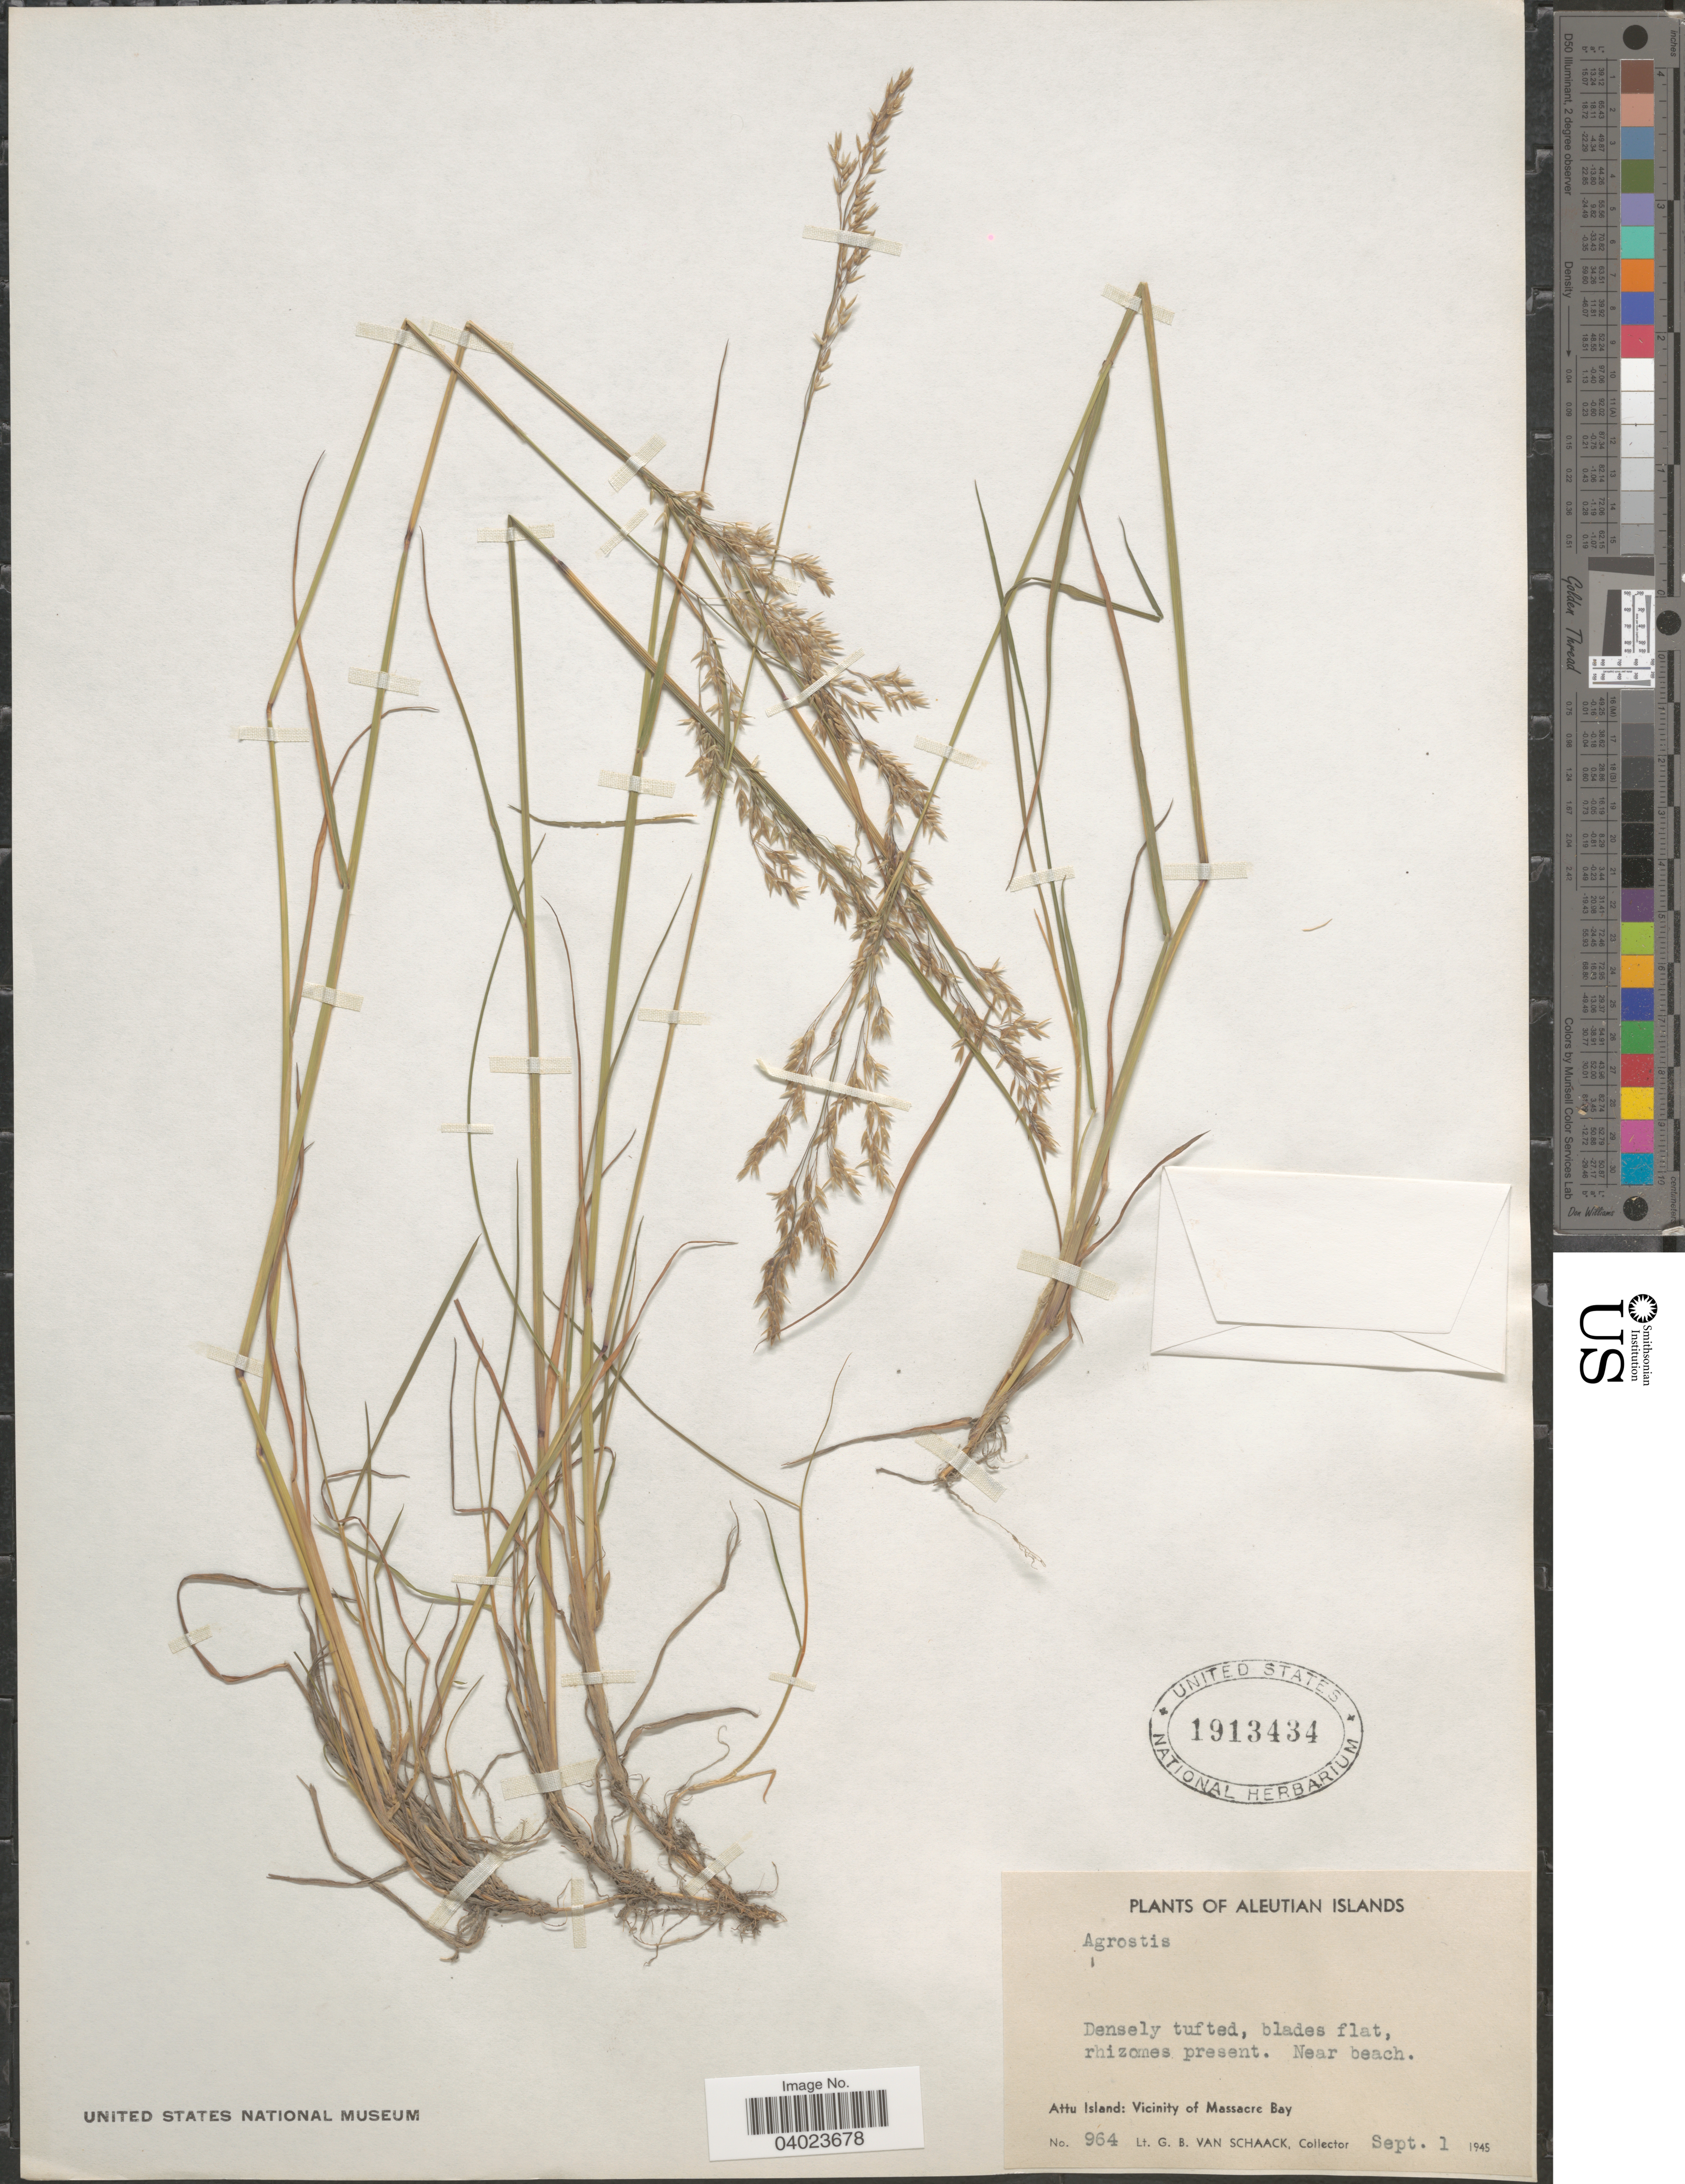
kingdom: Plantae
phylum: Tracheophyta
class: Liliopsida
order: Poales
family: Poaceae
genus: Agrostis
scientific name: Agrostis sp.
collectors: G. Van Schaack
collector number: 964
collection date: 1945-09-01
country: United States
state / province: Alaska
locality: Aleutian Islands. Attu Island: Vicinity of Massacre Bay.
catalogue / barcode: US 1913434